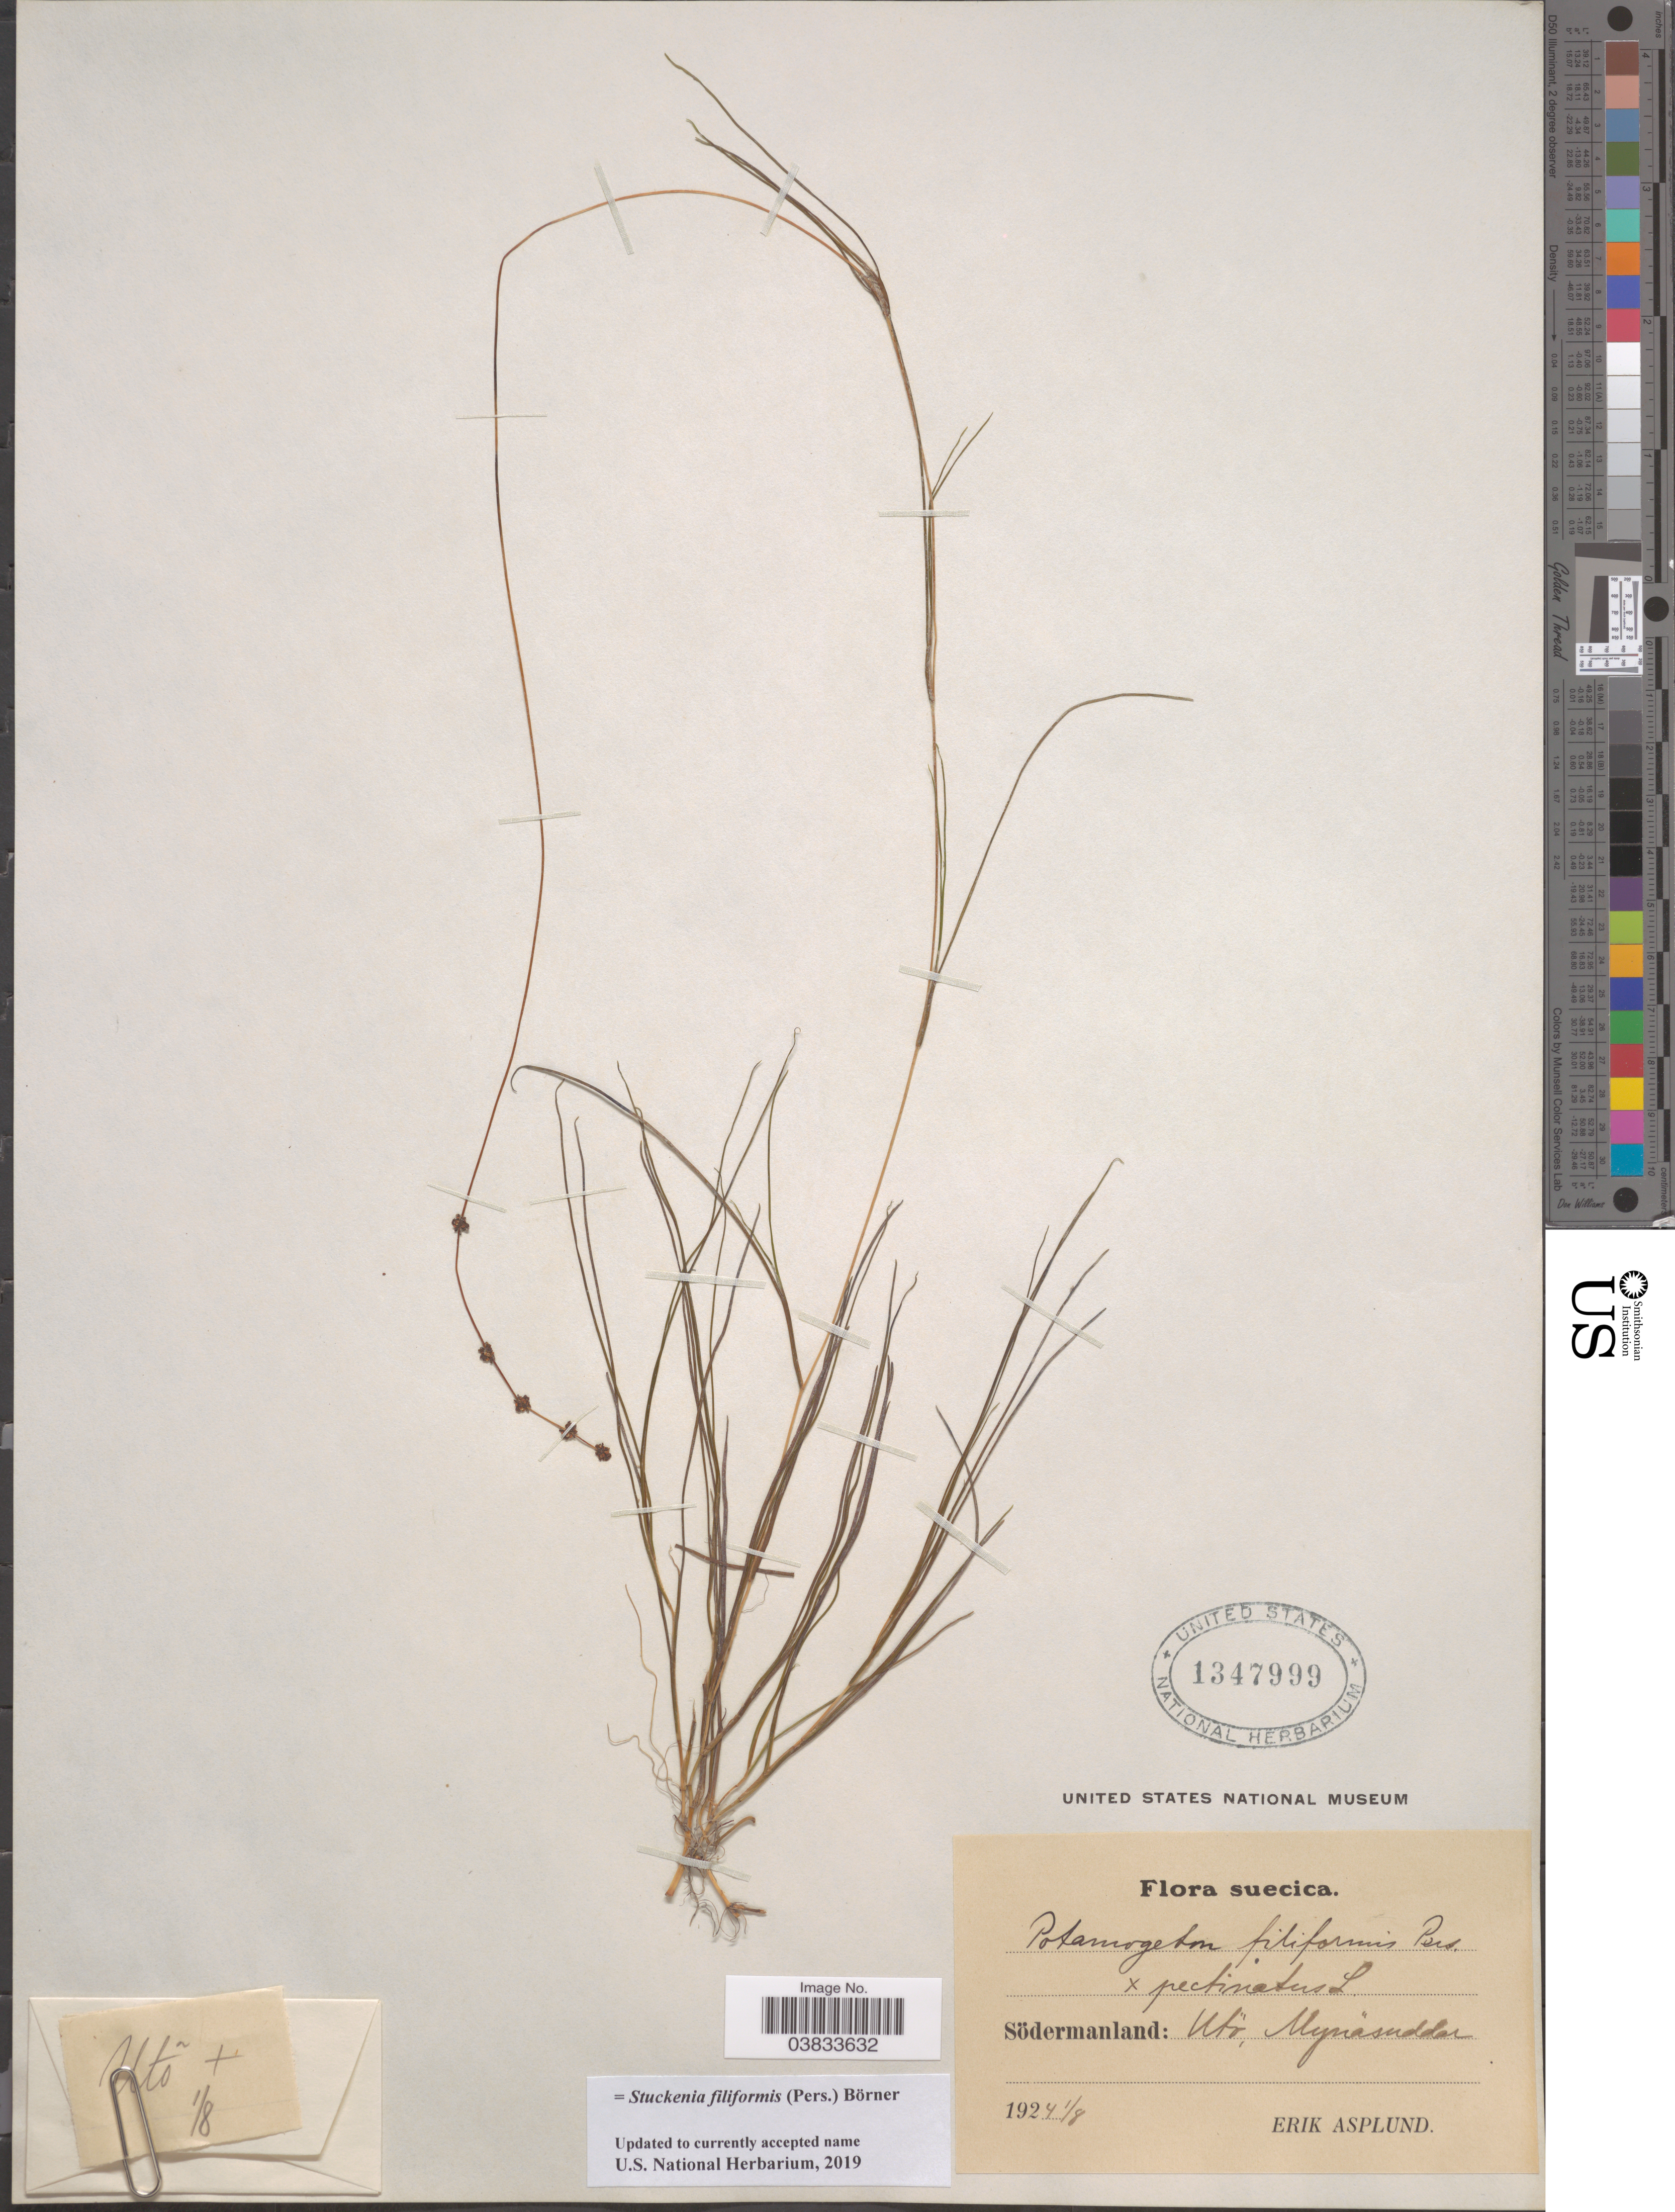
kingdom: Plantae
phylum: Tracheophyta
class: Liliopsida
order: Alismatales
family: Potamogetonaceae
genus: Stuckenia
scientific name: Stuckenia filiformis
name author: (Pers.) Börner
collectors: E. Asplund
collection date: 1924-08-01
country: Sweden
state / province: Sodermanland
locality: Suecica. Södermanland: Utö, Mynäsuddar.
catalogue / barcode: US 1347999